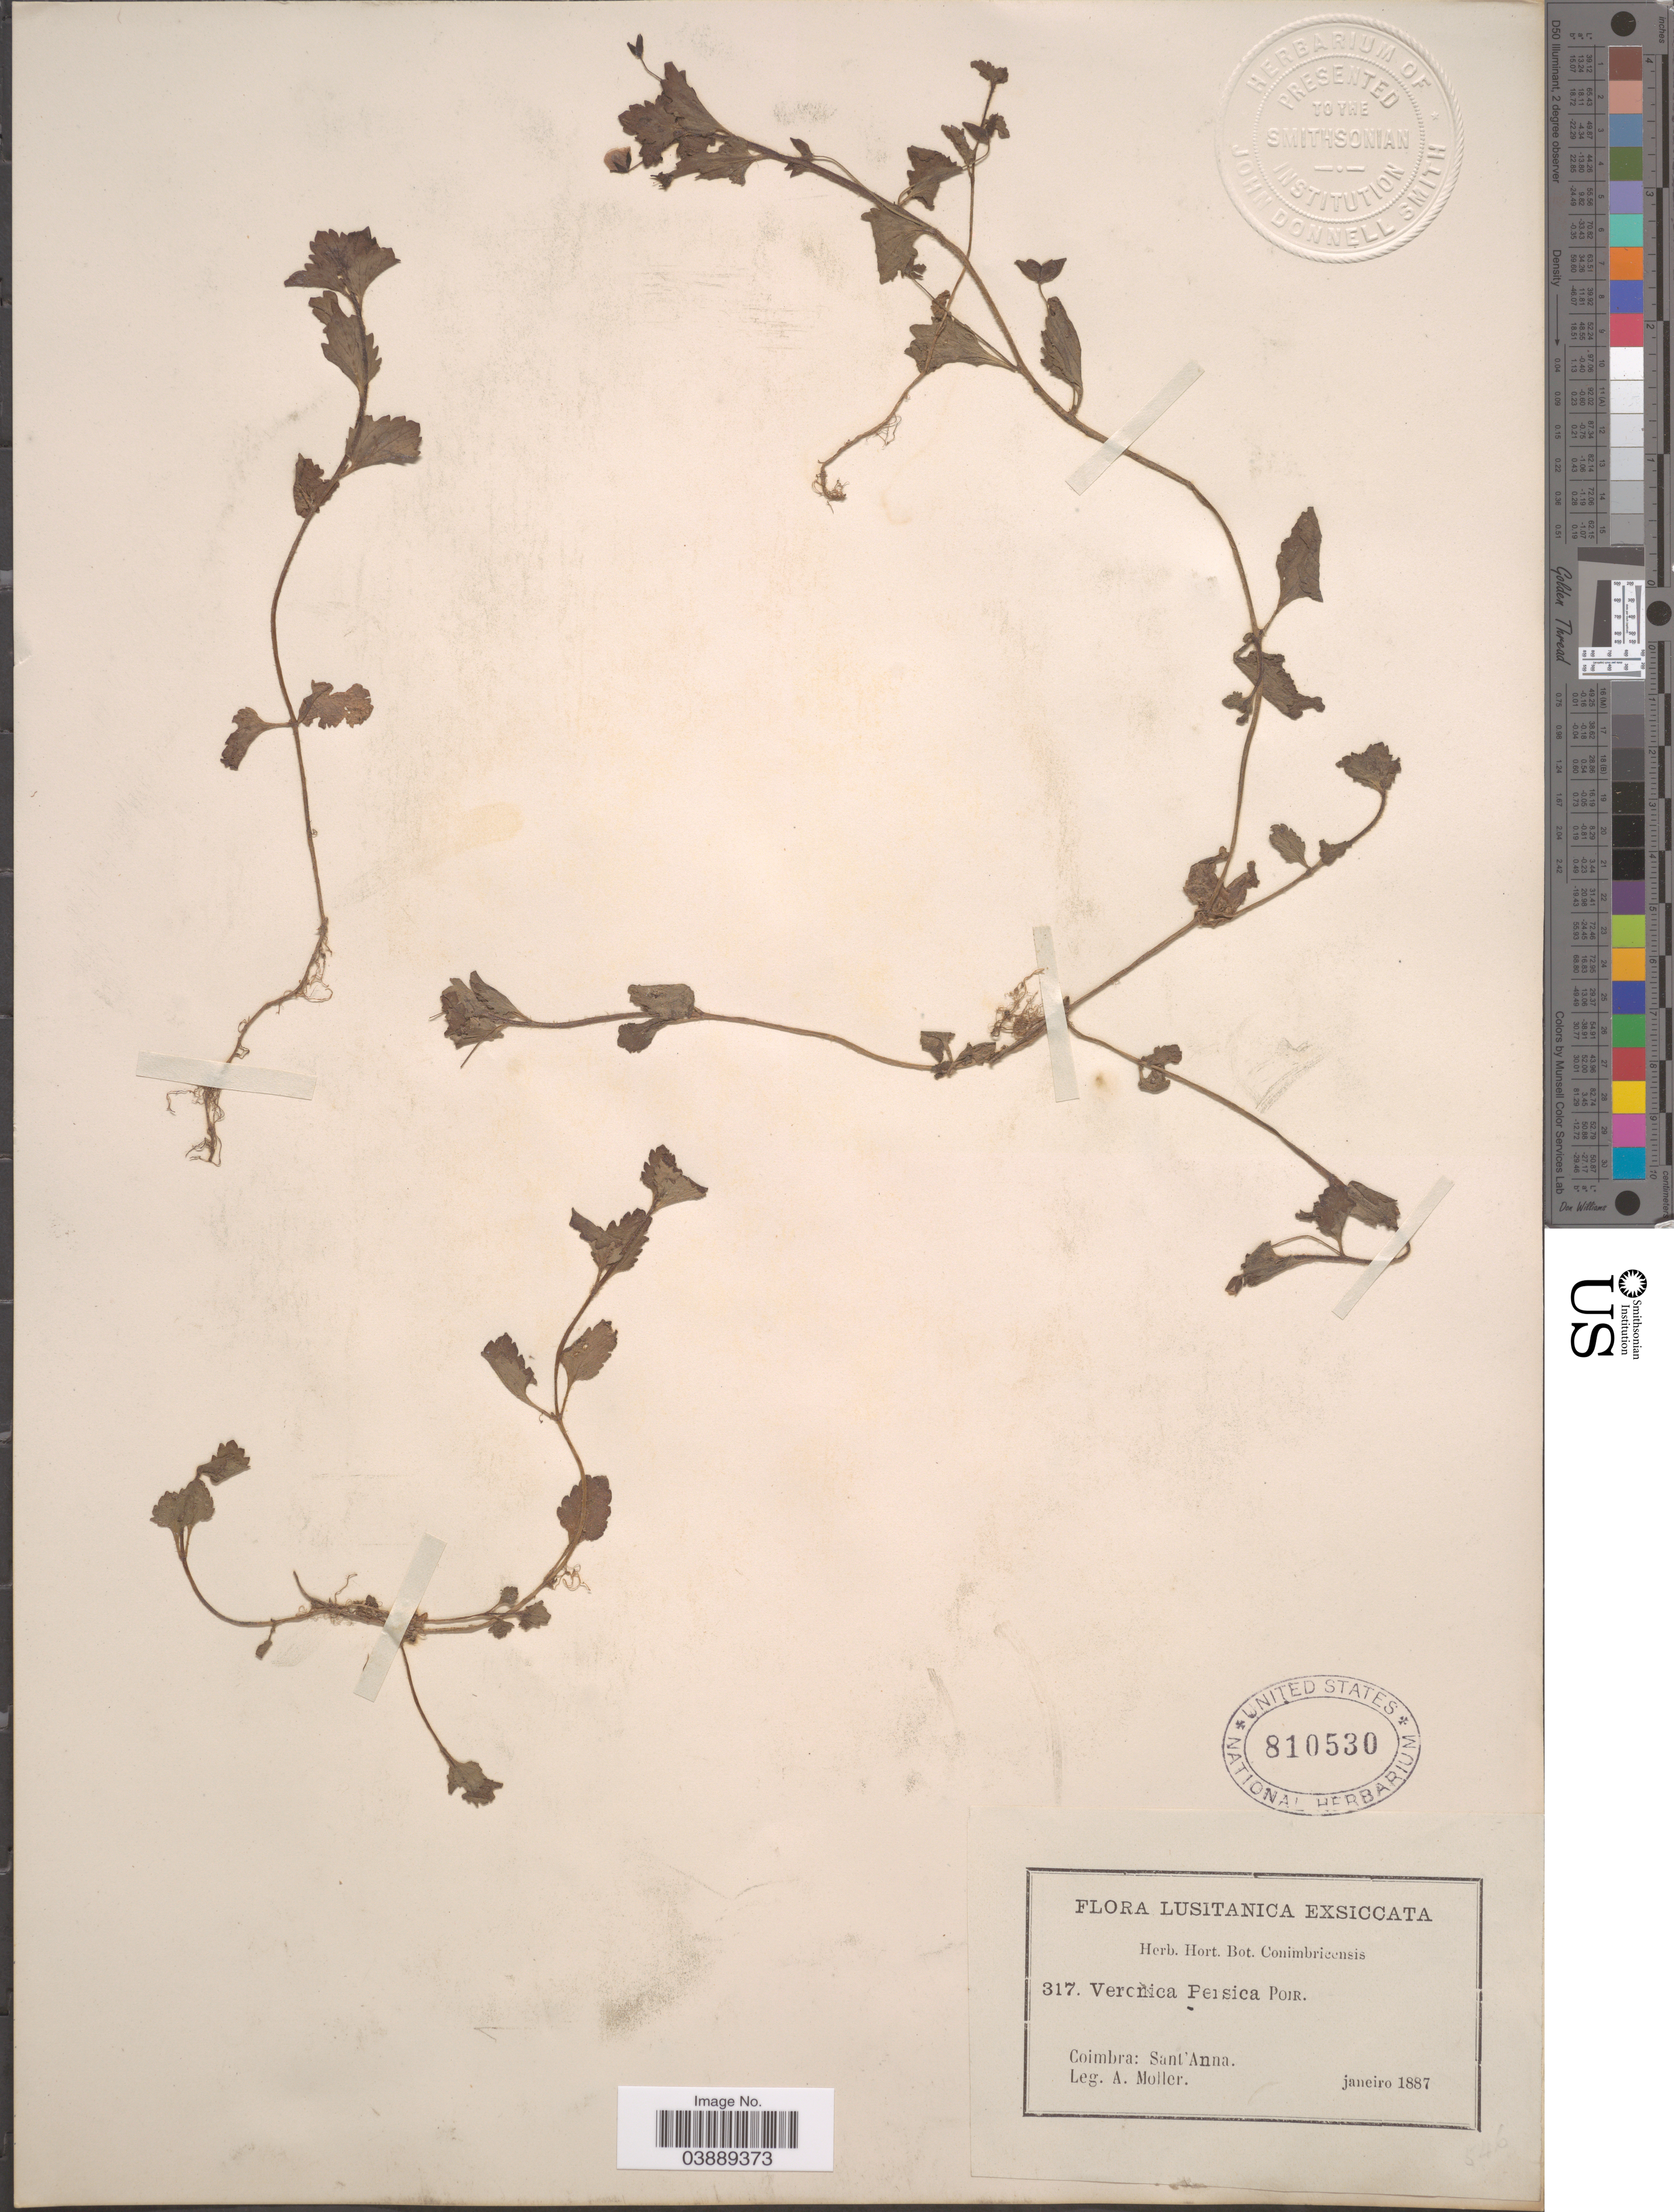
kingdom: Plantae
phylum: Tracheophyta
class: Magnoliopsida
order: Lamiales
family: Plantaginaceae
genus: Veronica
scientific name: Veronica persica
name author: Poir.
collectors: A. Moller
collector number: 317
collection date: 1887-01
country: Portugal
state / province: Coimbra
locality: Lusitanica. Sant' Anna.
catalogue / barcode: US 810530